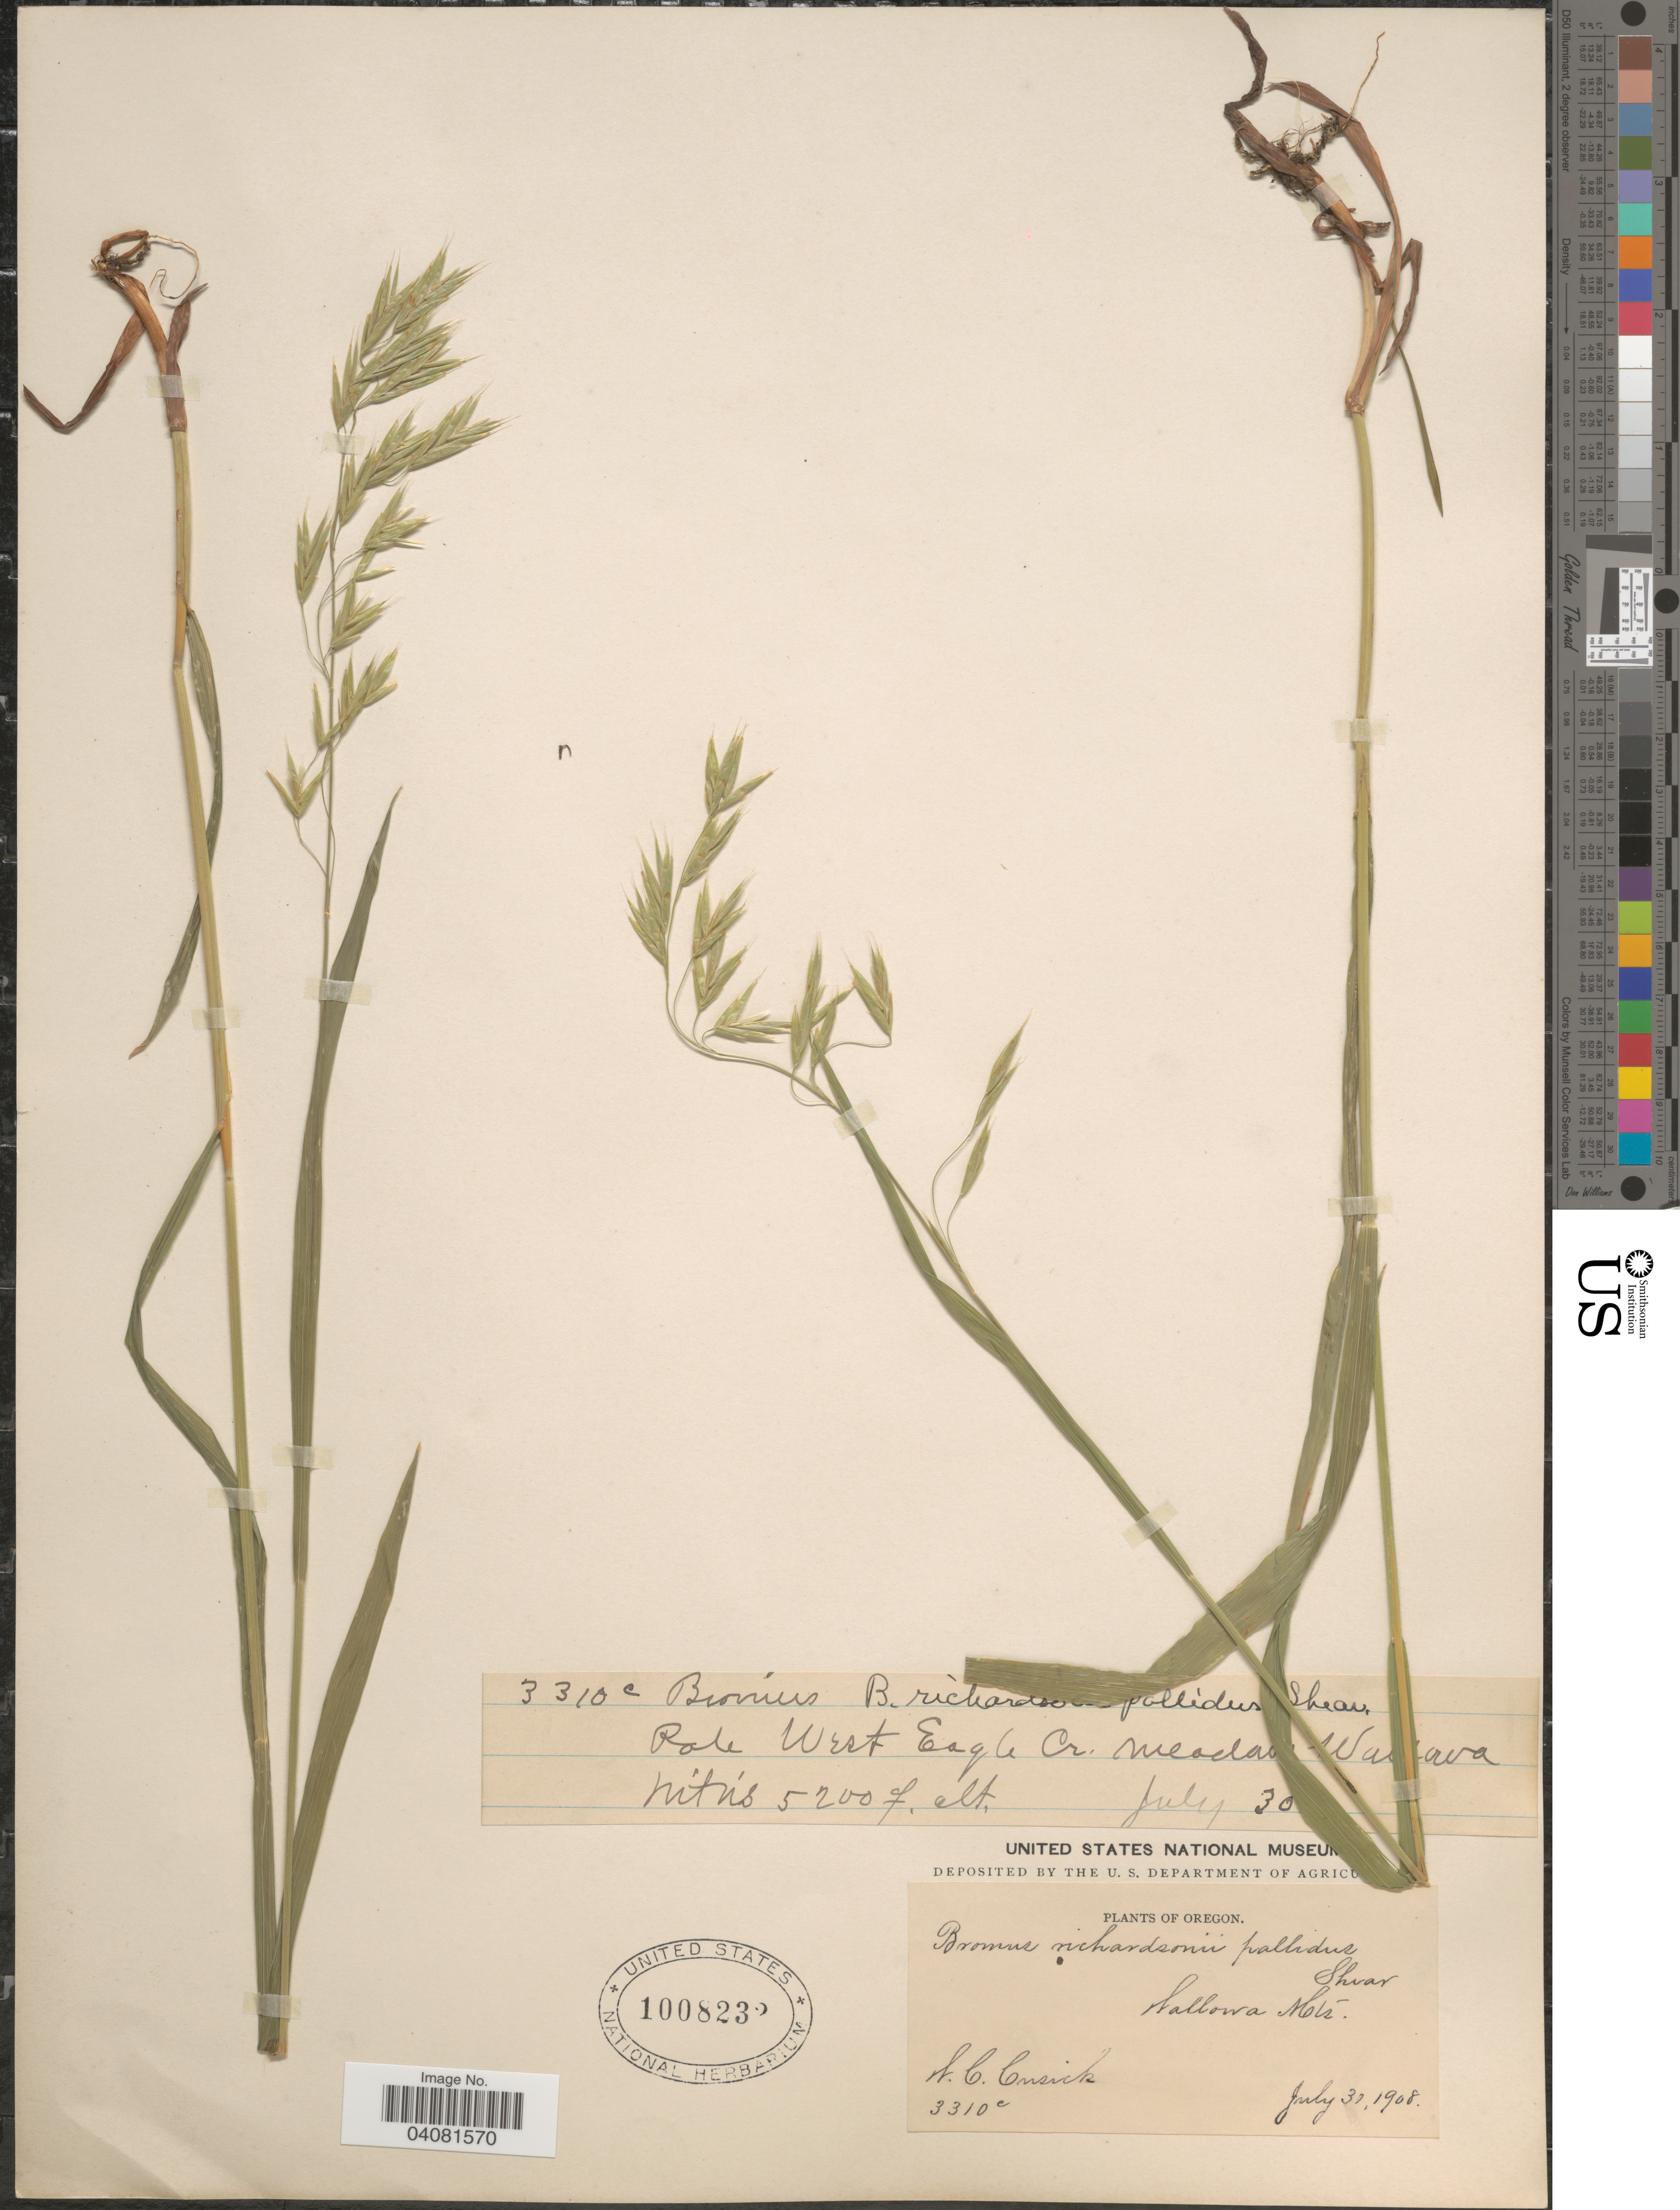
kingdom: Plantae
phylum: Tracheophyta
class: Liliopsida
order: Poales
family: Poaceae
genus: Bromus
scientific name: Bromus ciliatus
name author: L.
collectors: W. C. Cusick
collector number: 3310c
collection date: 1908-07-31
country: United States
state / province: Oregon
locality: Role [interpreted] West Eagle Cr. Wallowa Mtns.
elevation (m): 1585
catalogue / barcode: US 1008232